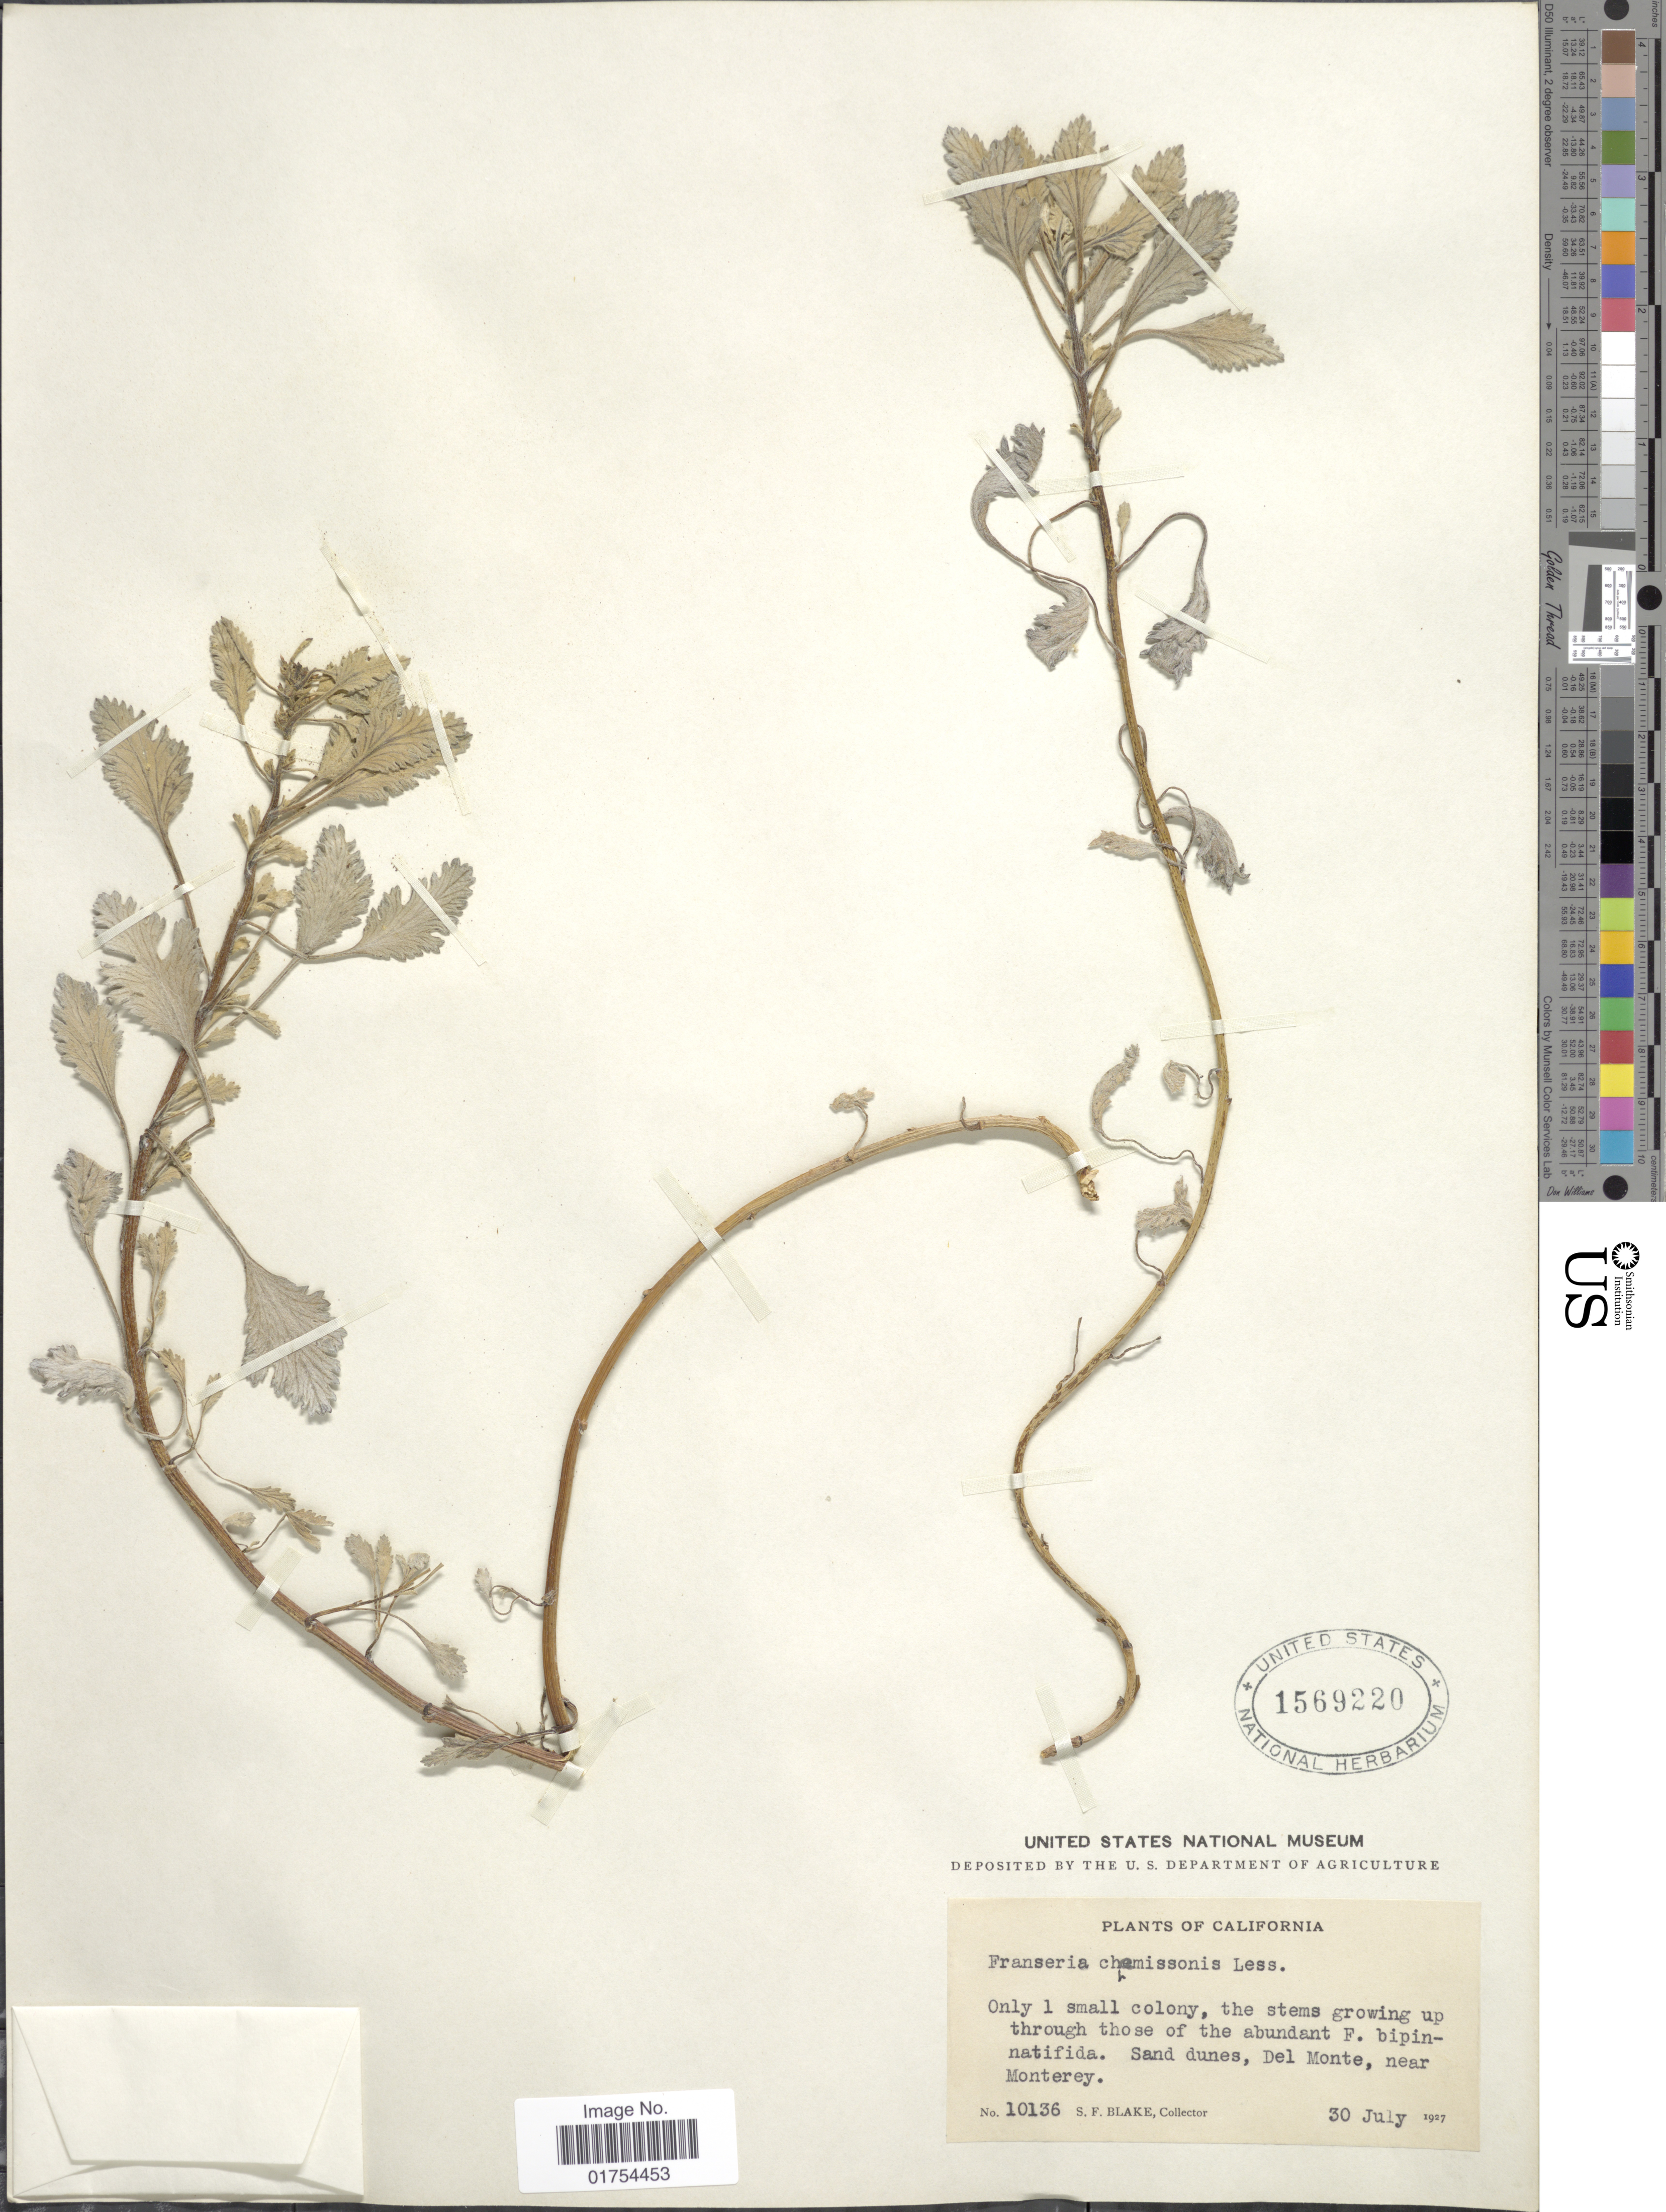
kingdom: Plantae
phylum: Tracheophyta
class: Magnoliopsida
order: Asterales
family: Asteraceae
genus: Franseria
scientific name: Franseria chamissonis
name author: Less.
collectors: S. Blake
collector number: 10136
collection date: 1927-07-30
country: United States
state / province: California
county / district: Monterey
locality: Sand dunes, Del Monte, near Monterey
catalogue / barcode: US 1569220